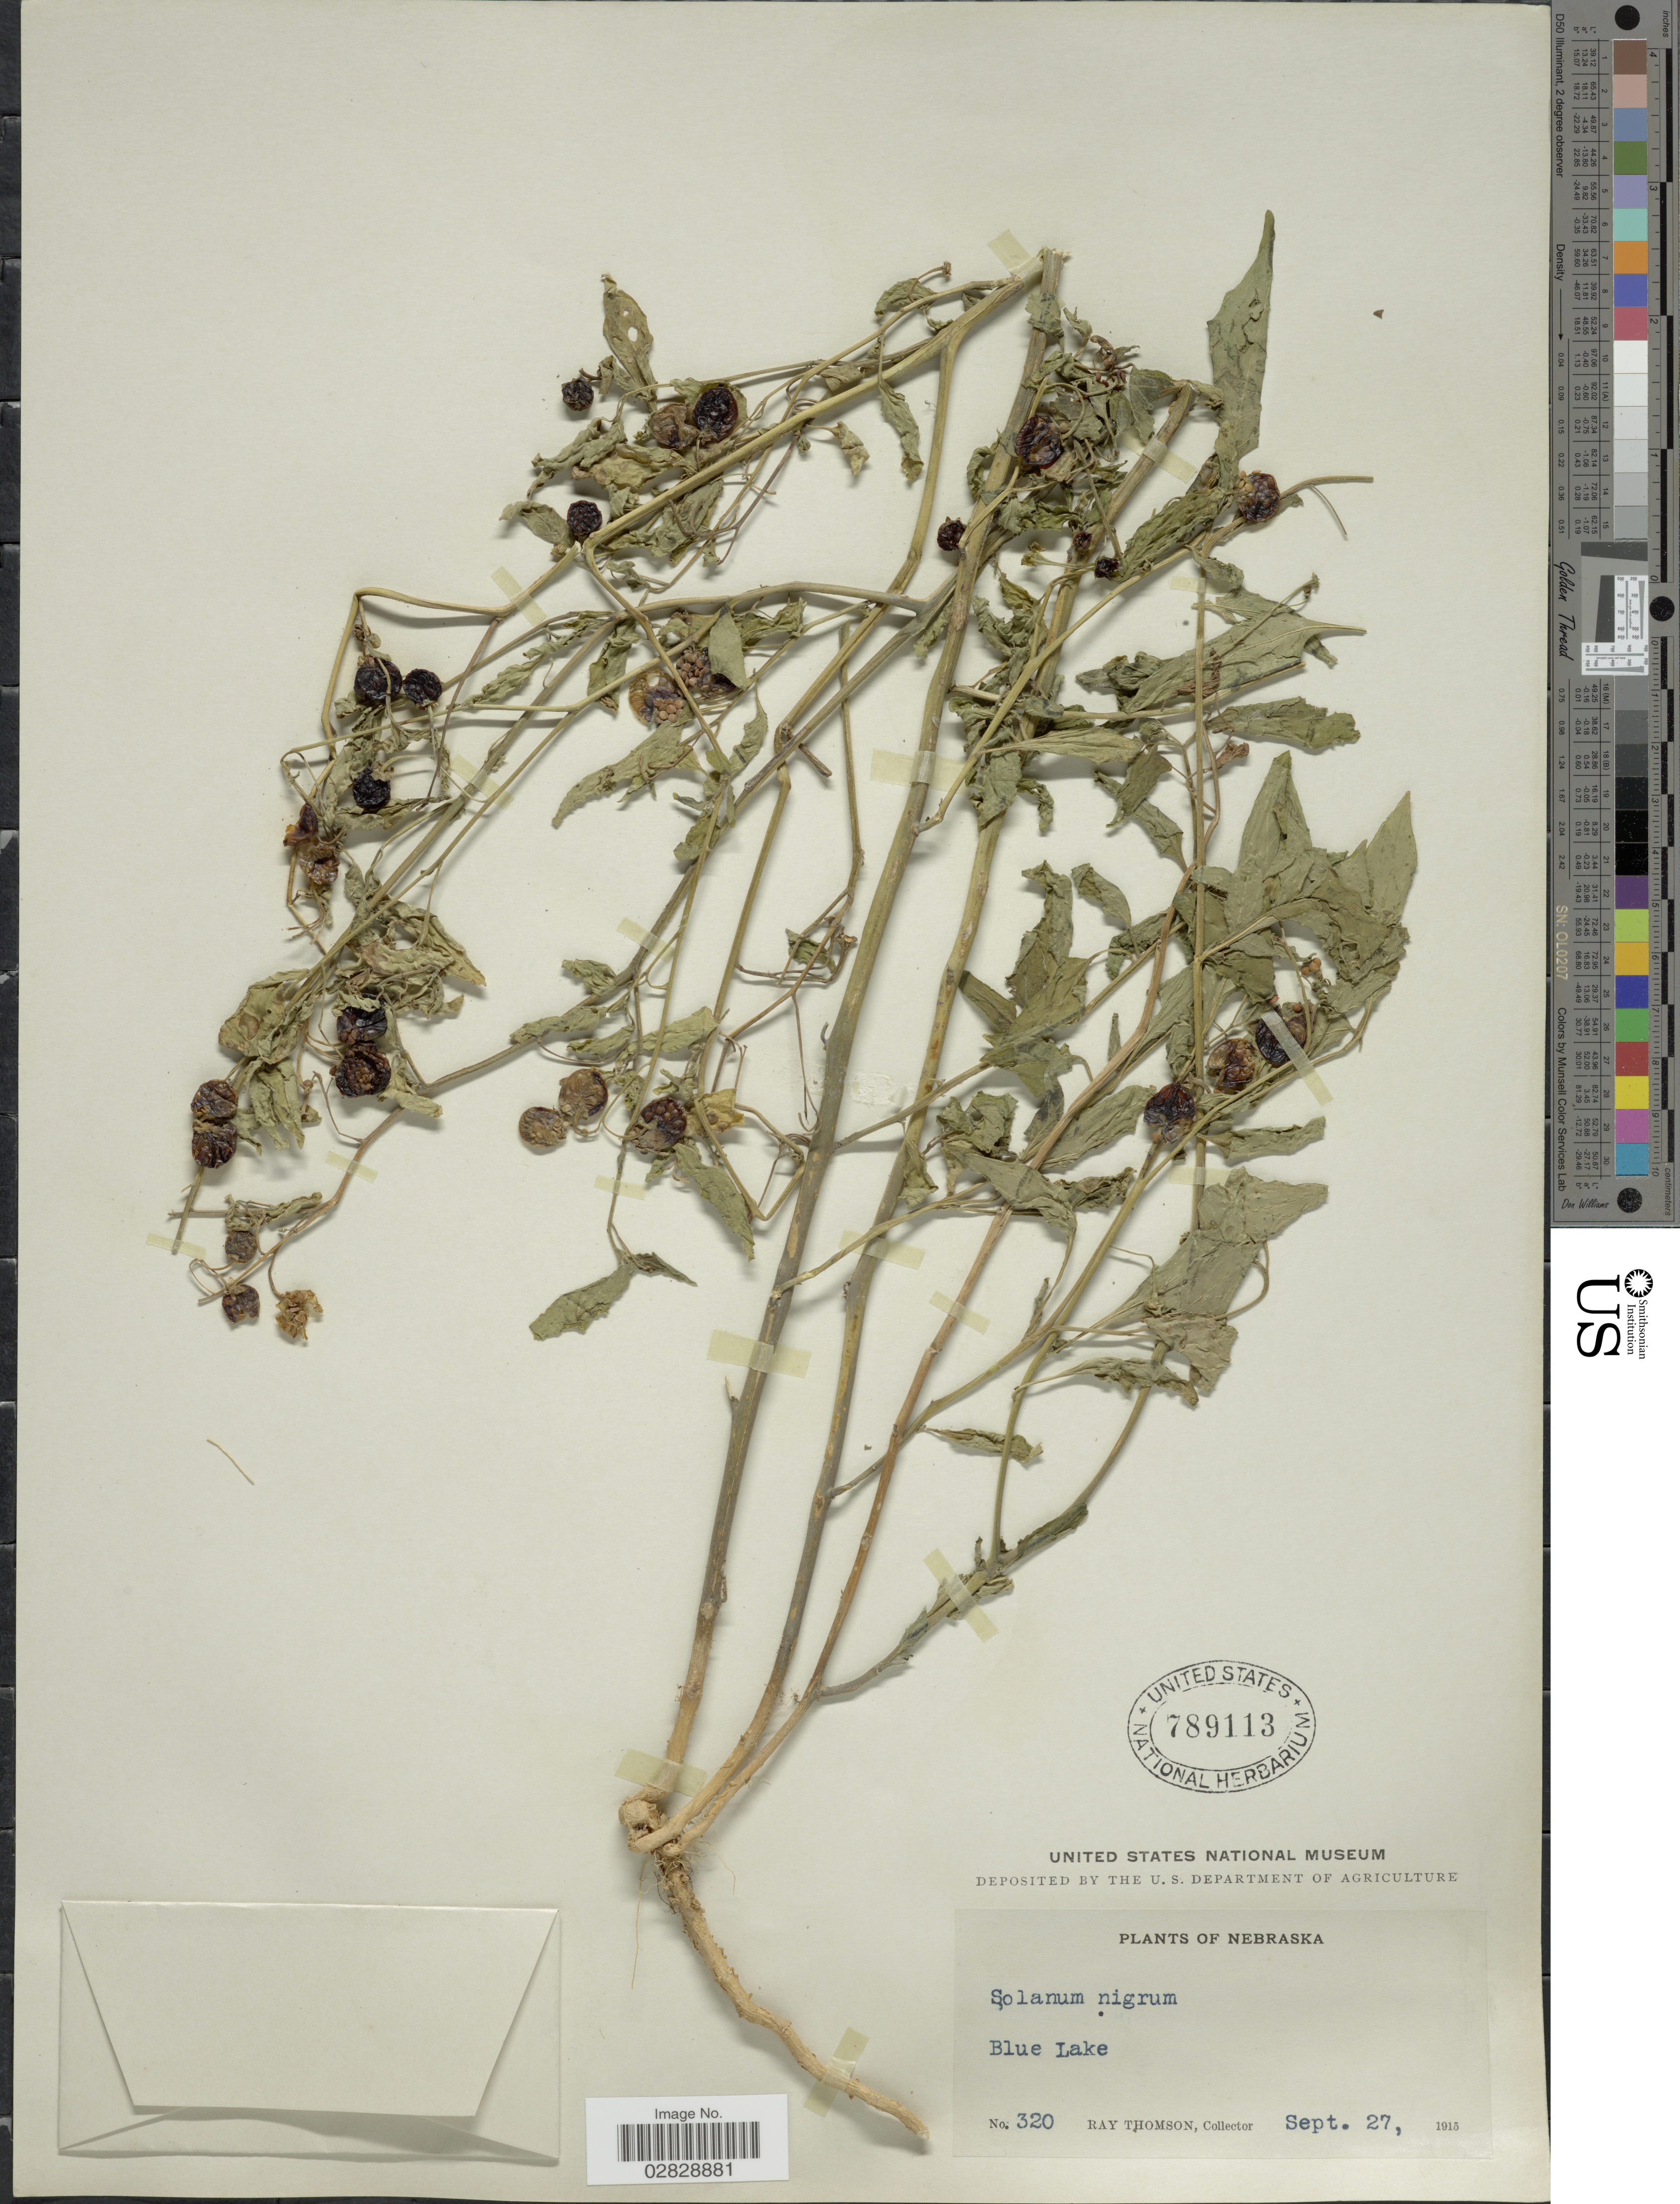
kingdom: Plantae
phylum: Tracheophyta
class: Magnoliopsida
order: Solanales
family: Solanaceae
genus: Solanum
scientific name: Solanum interius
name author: Rydb.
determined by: Knapp, S. D.; Särkinen, T.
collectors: R. Thomson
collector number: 320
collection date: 1915-09-27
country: United States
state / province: Nebraska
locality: Blue Lake.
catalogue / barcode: US 789113